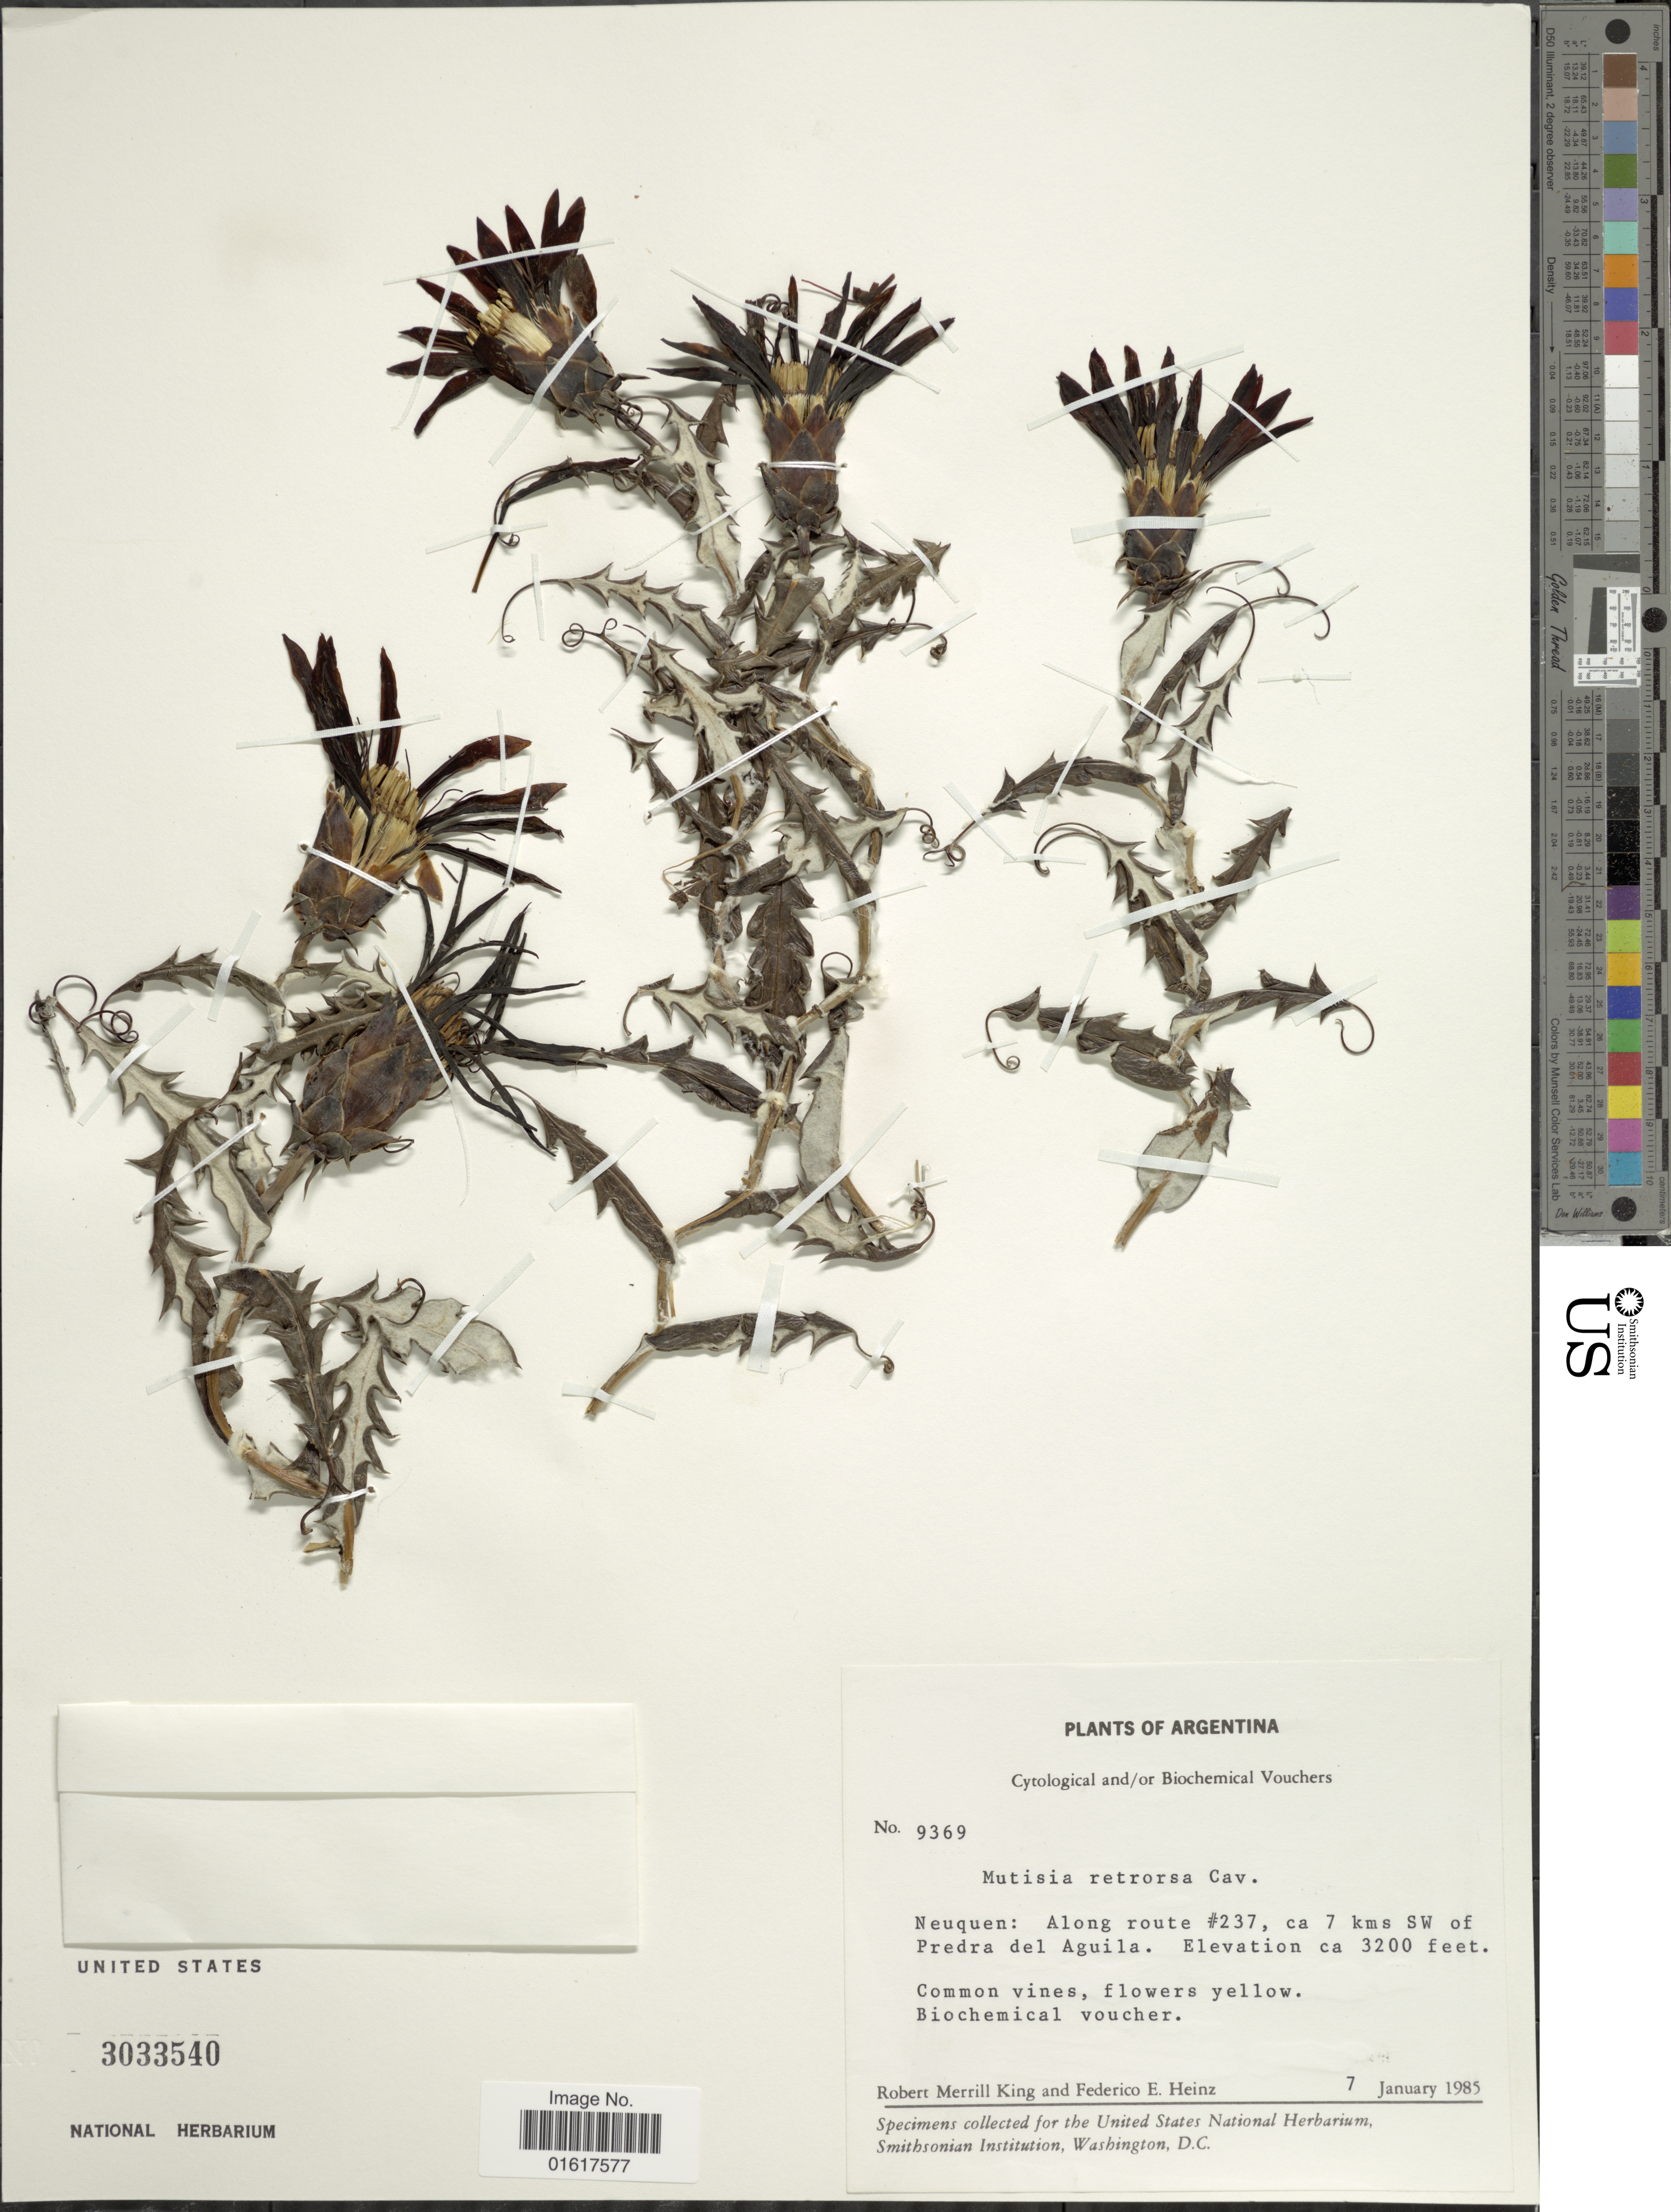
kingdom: Plantae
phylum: Tracheophyta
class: Magnoliopsida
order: Asterales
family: Asteraceae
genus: Mutisia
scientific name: Mutisia retrorsa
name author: Cav.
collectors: R. M. King & F. Heinz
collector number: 9369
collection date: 1985-01-07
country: Argentina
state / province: Neuquen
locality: Along route #237, ca 7 kms SW of Predra del Aguila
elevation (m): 975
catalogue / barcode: US 3033540